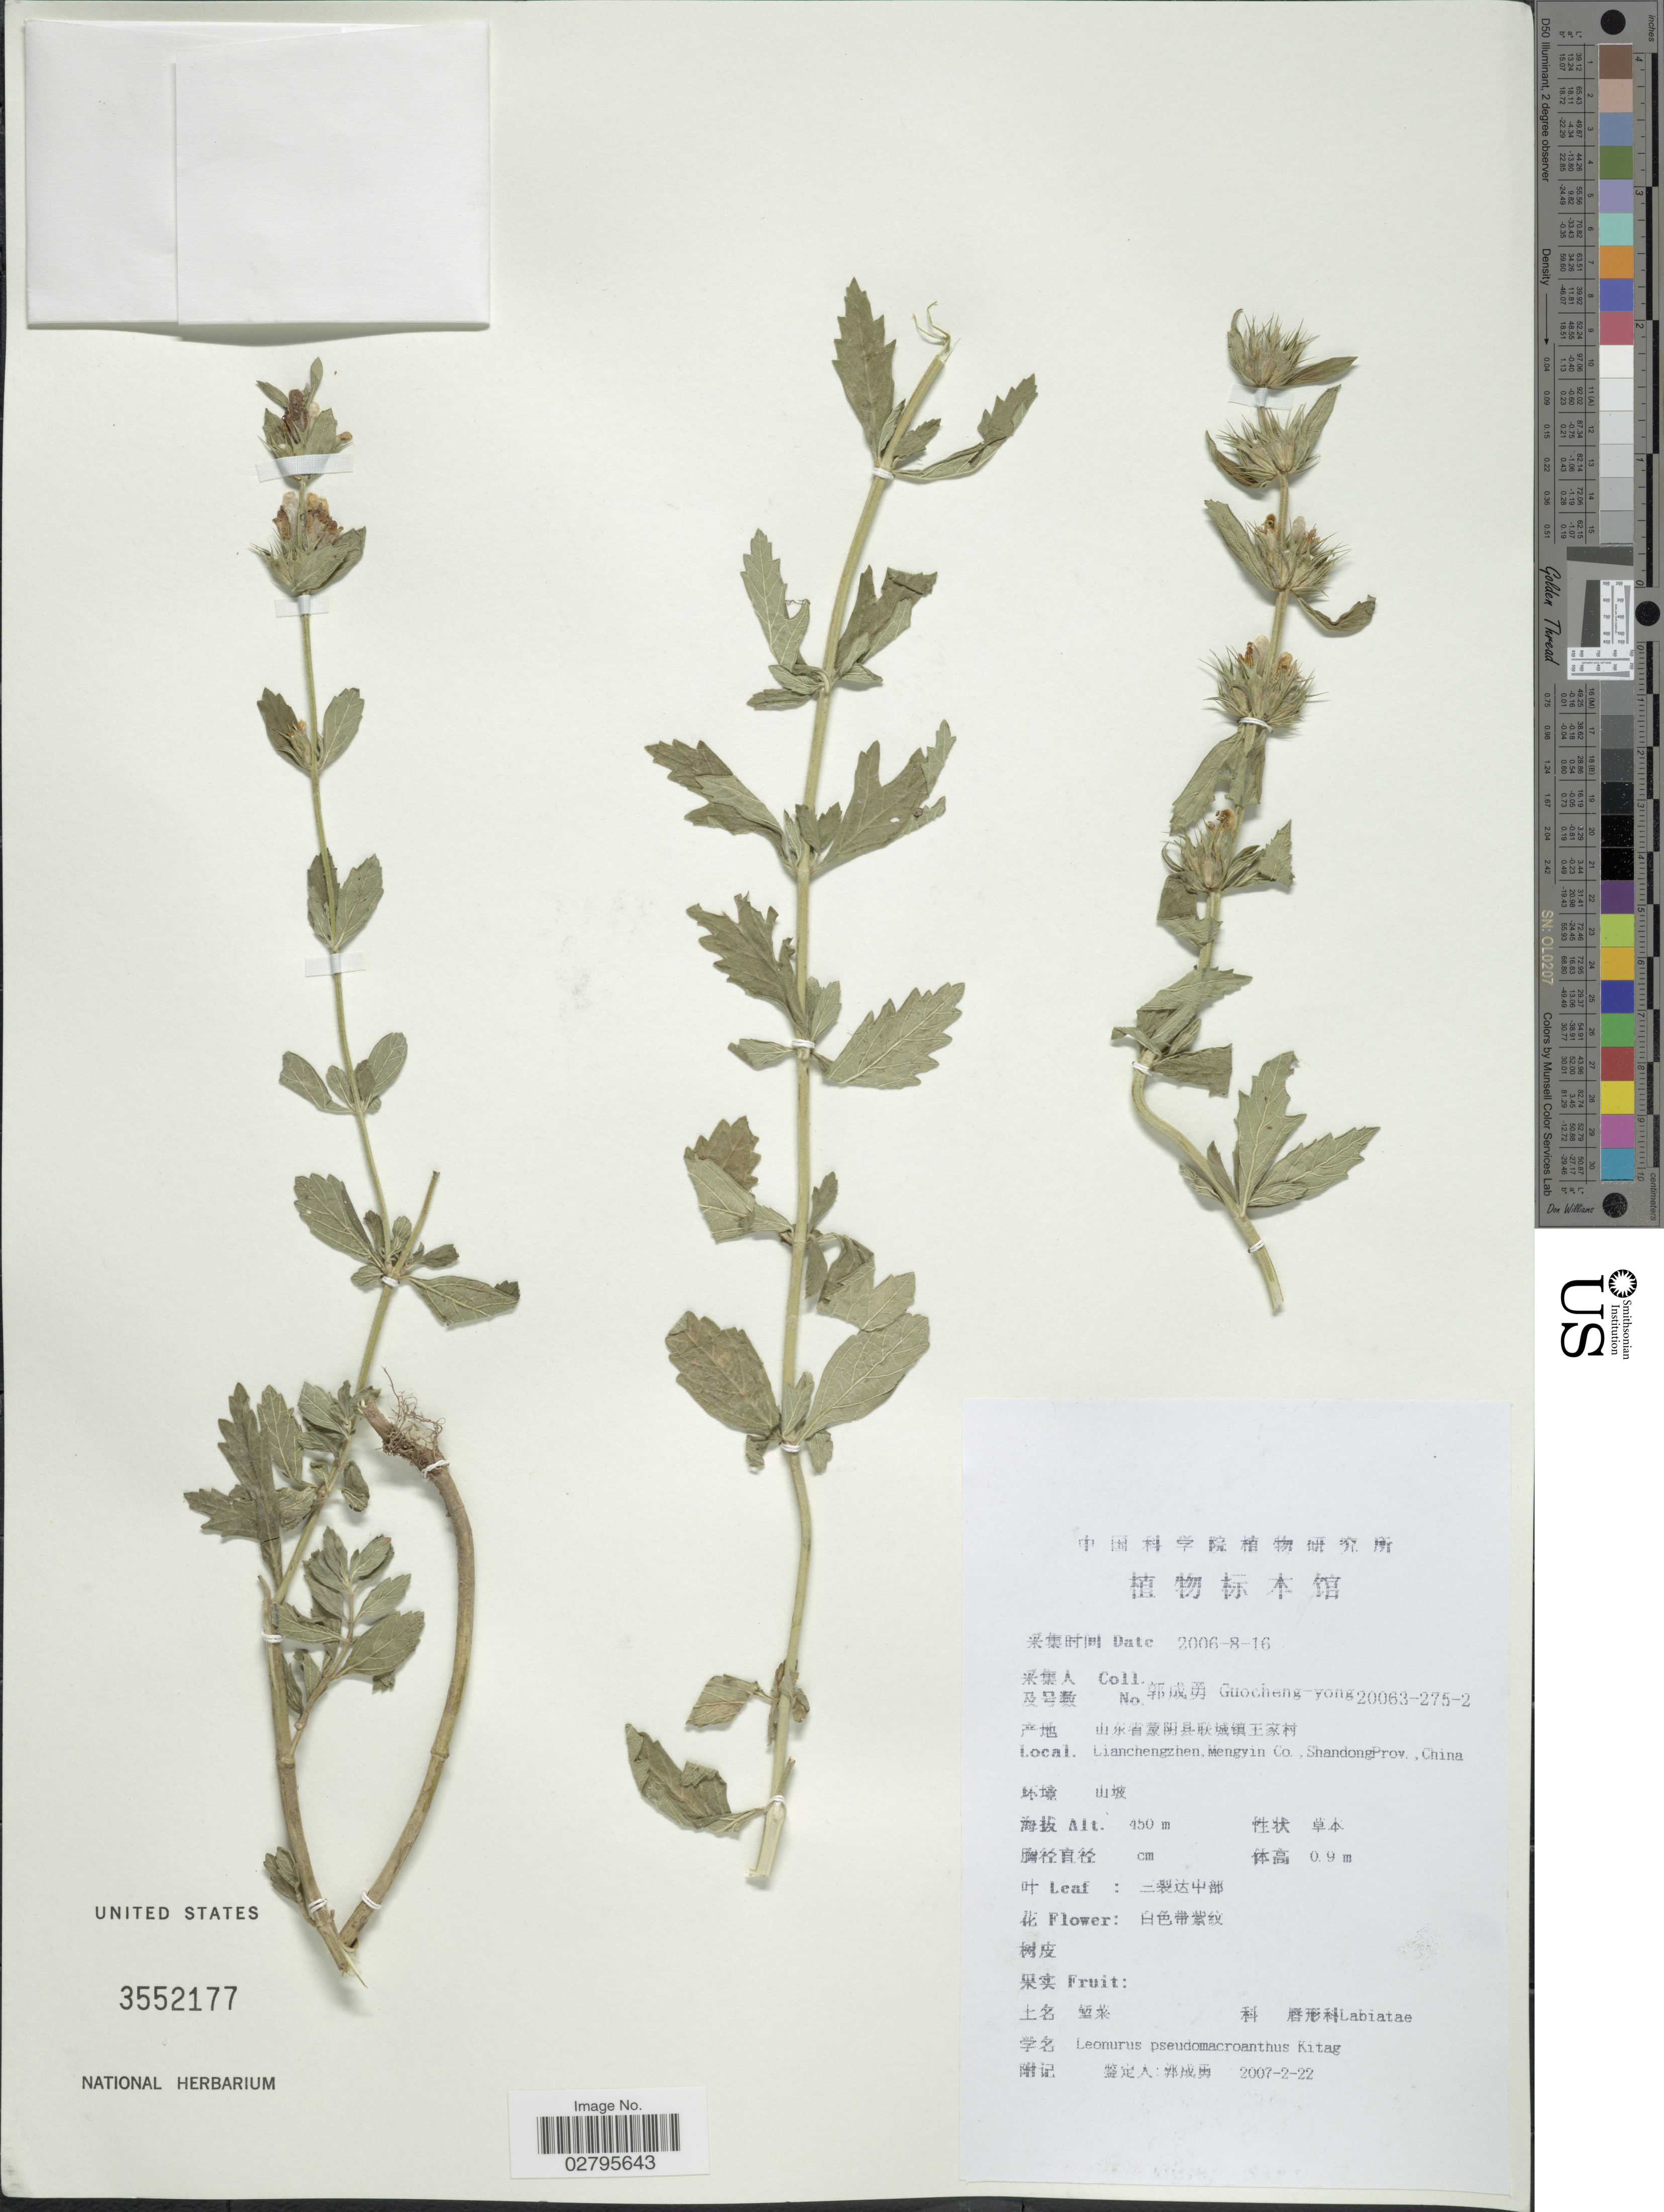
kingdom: Plantae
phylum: Tracheophyta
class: Magnoliopsida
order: Lamiales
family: Lamiaceae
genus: Leonurus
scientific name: Leonurus pseudomacranthus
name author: Kitag.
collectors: Guo cheng-yong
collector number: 20063-275-2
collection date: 2006-08-16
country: China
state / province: Shandong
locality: Lianchengzhen, Mengyin Co., Shandong Prov.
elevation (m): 450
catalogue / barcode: US 3552177